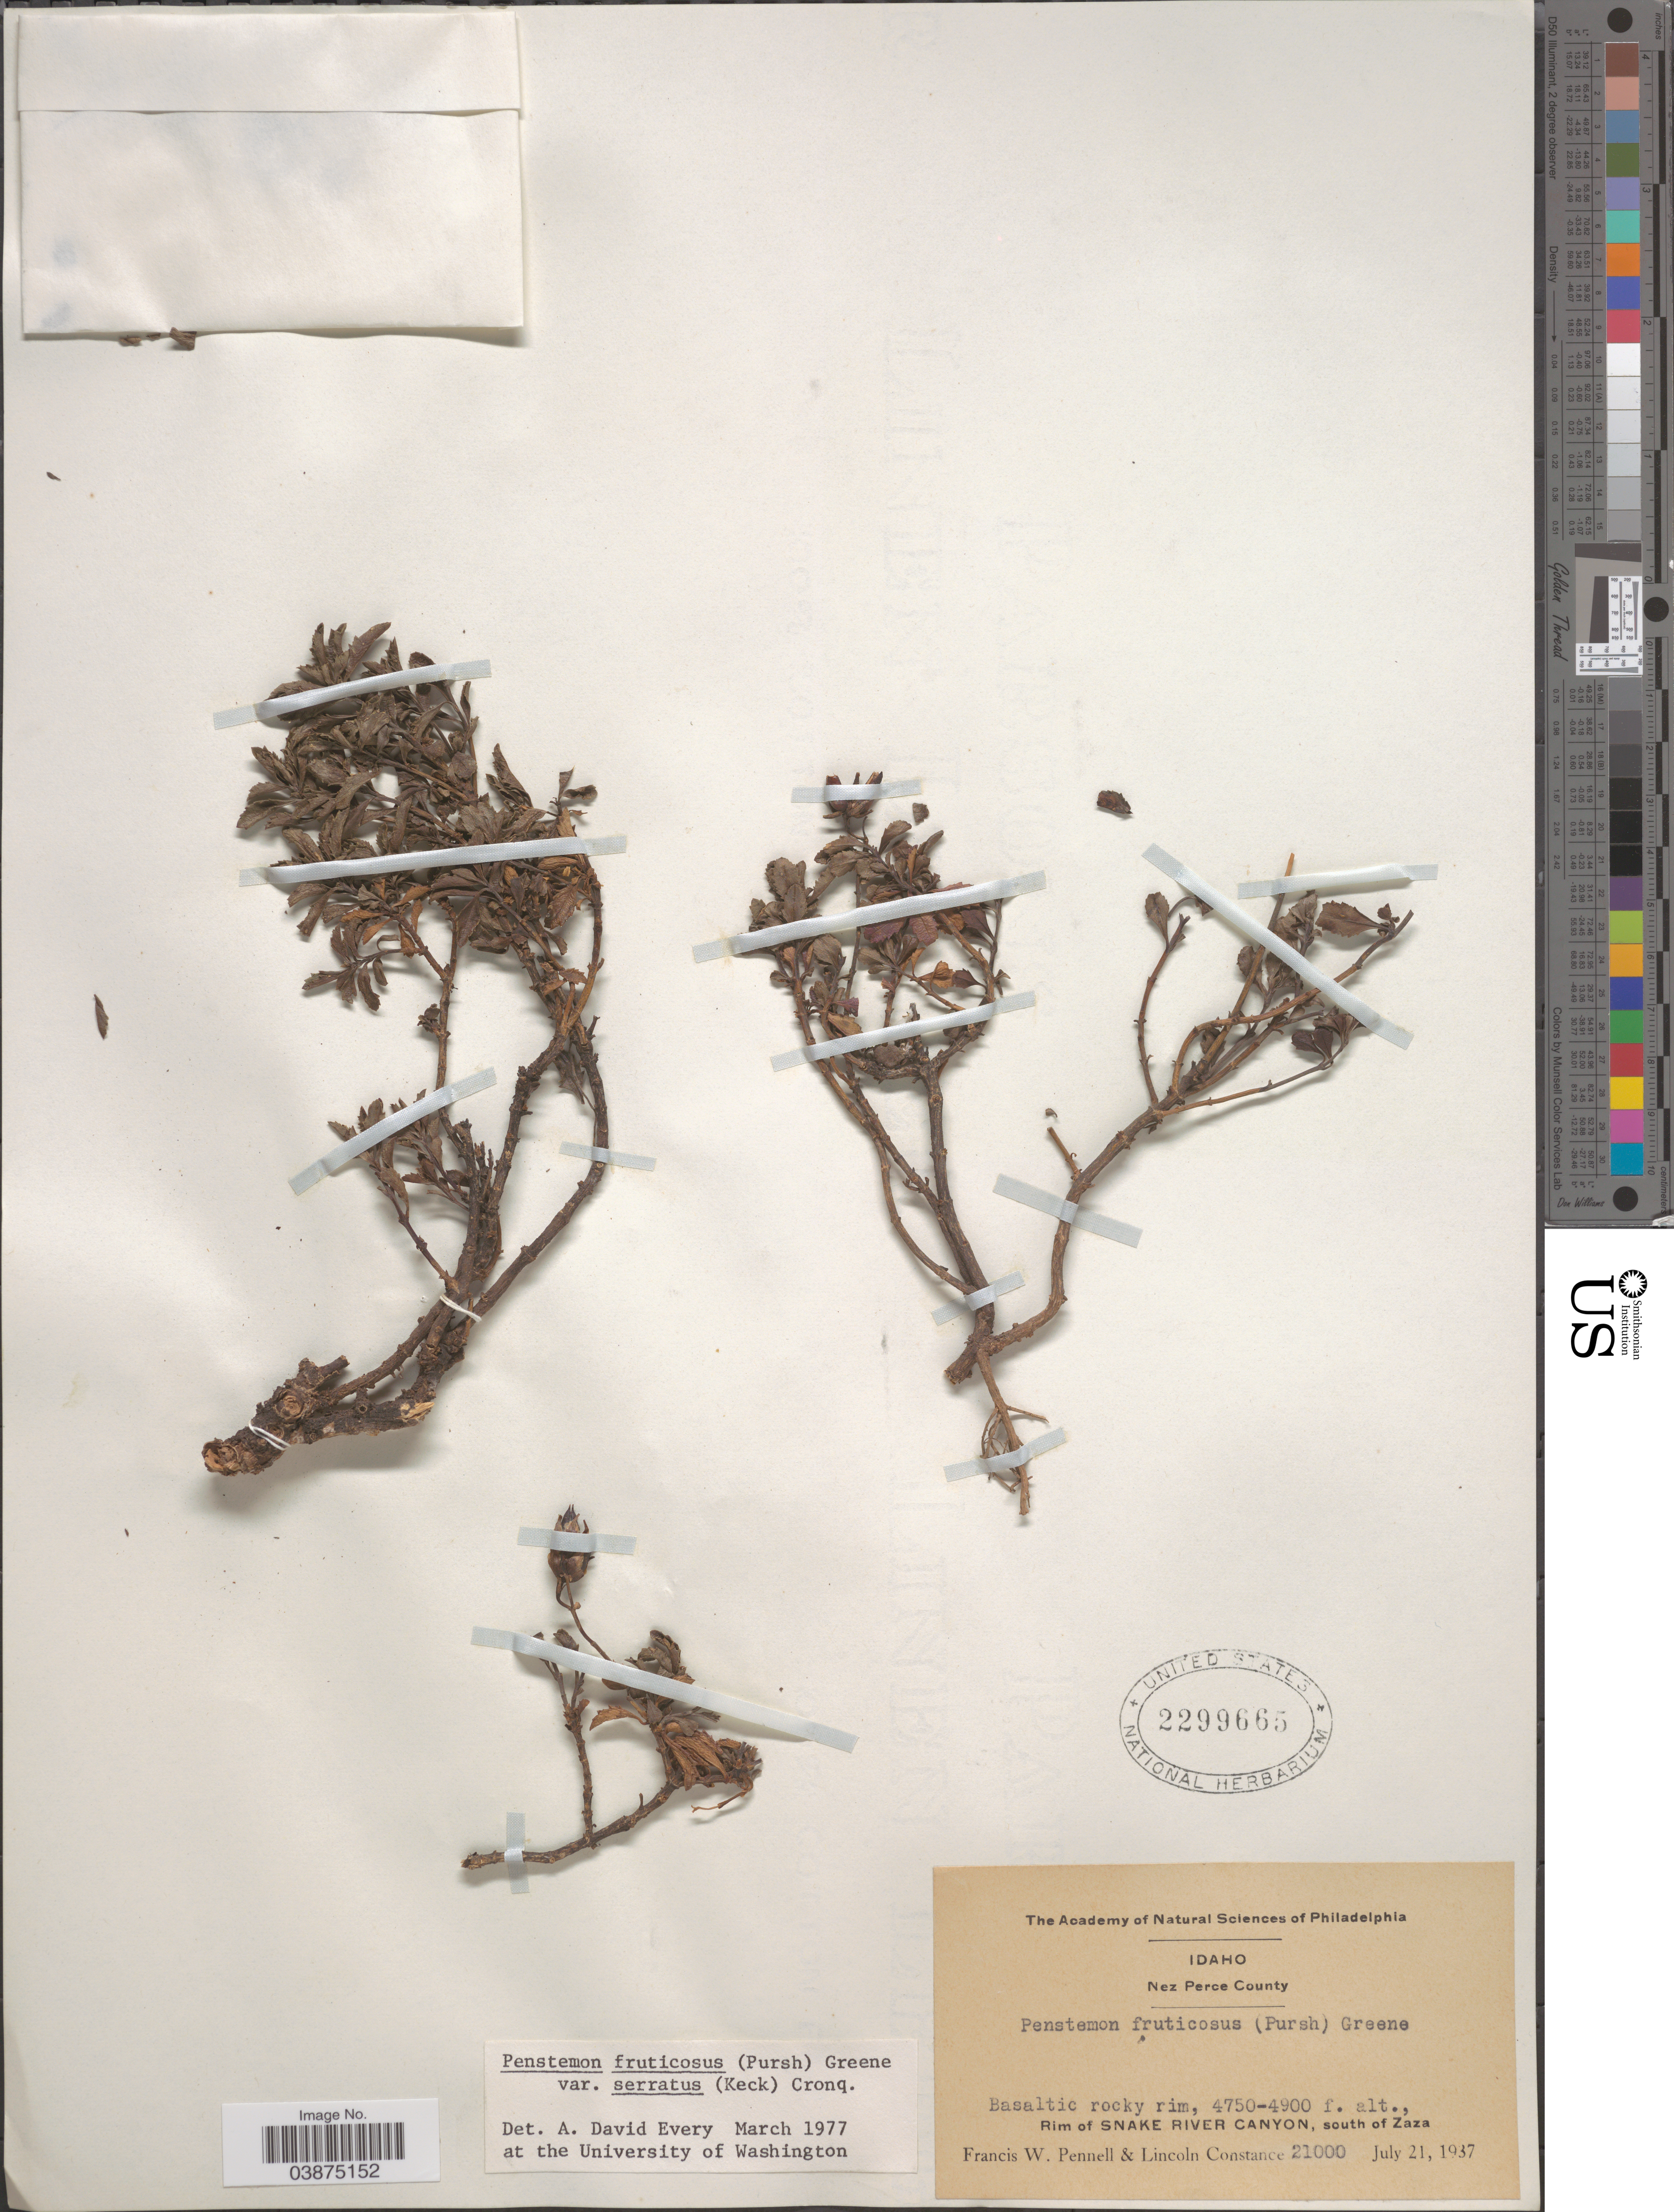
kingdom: Plantae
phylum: Tracheophyta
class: Magnoliopsida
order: Lamiales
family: Plantaginaceae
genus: Penstemon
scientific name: Penstemon fruticosus var. serratus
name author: (D.D. Keck) Cronquist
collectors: F. W. Pennell & L. Constance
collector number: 21000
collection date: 1937-07-21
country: United States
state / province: Idaho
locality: Nez Perce County. Basaltic rocky rim, Rim of Snake River Canyon, south of Zaza.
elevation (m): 1448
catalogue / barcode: US 2299665